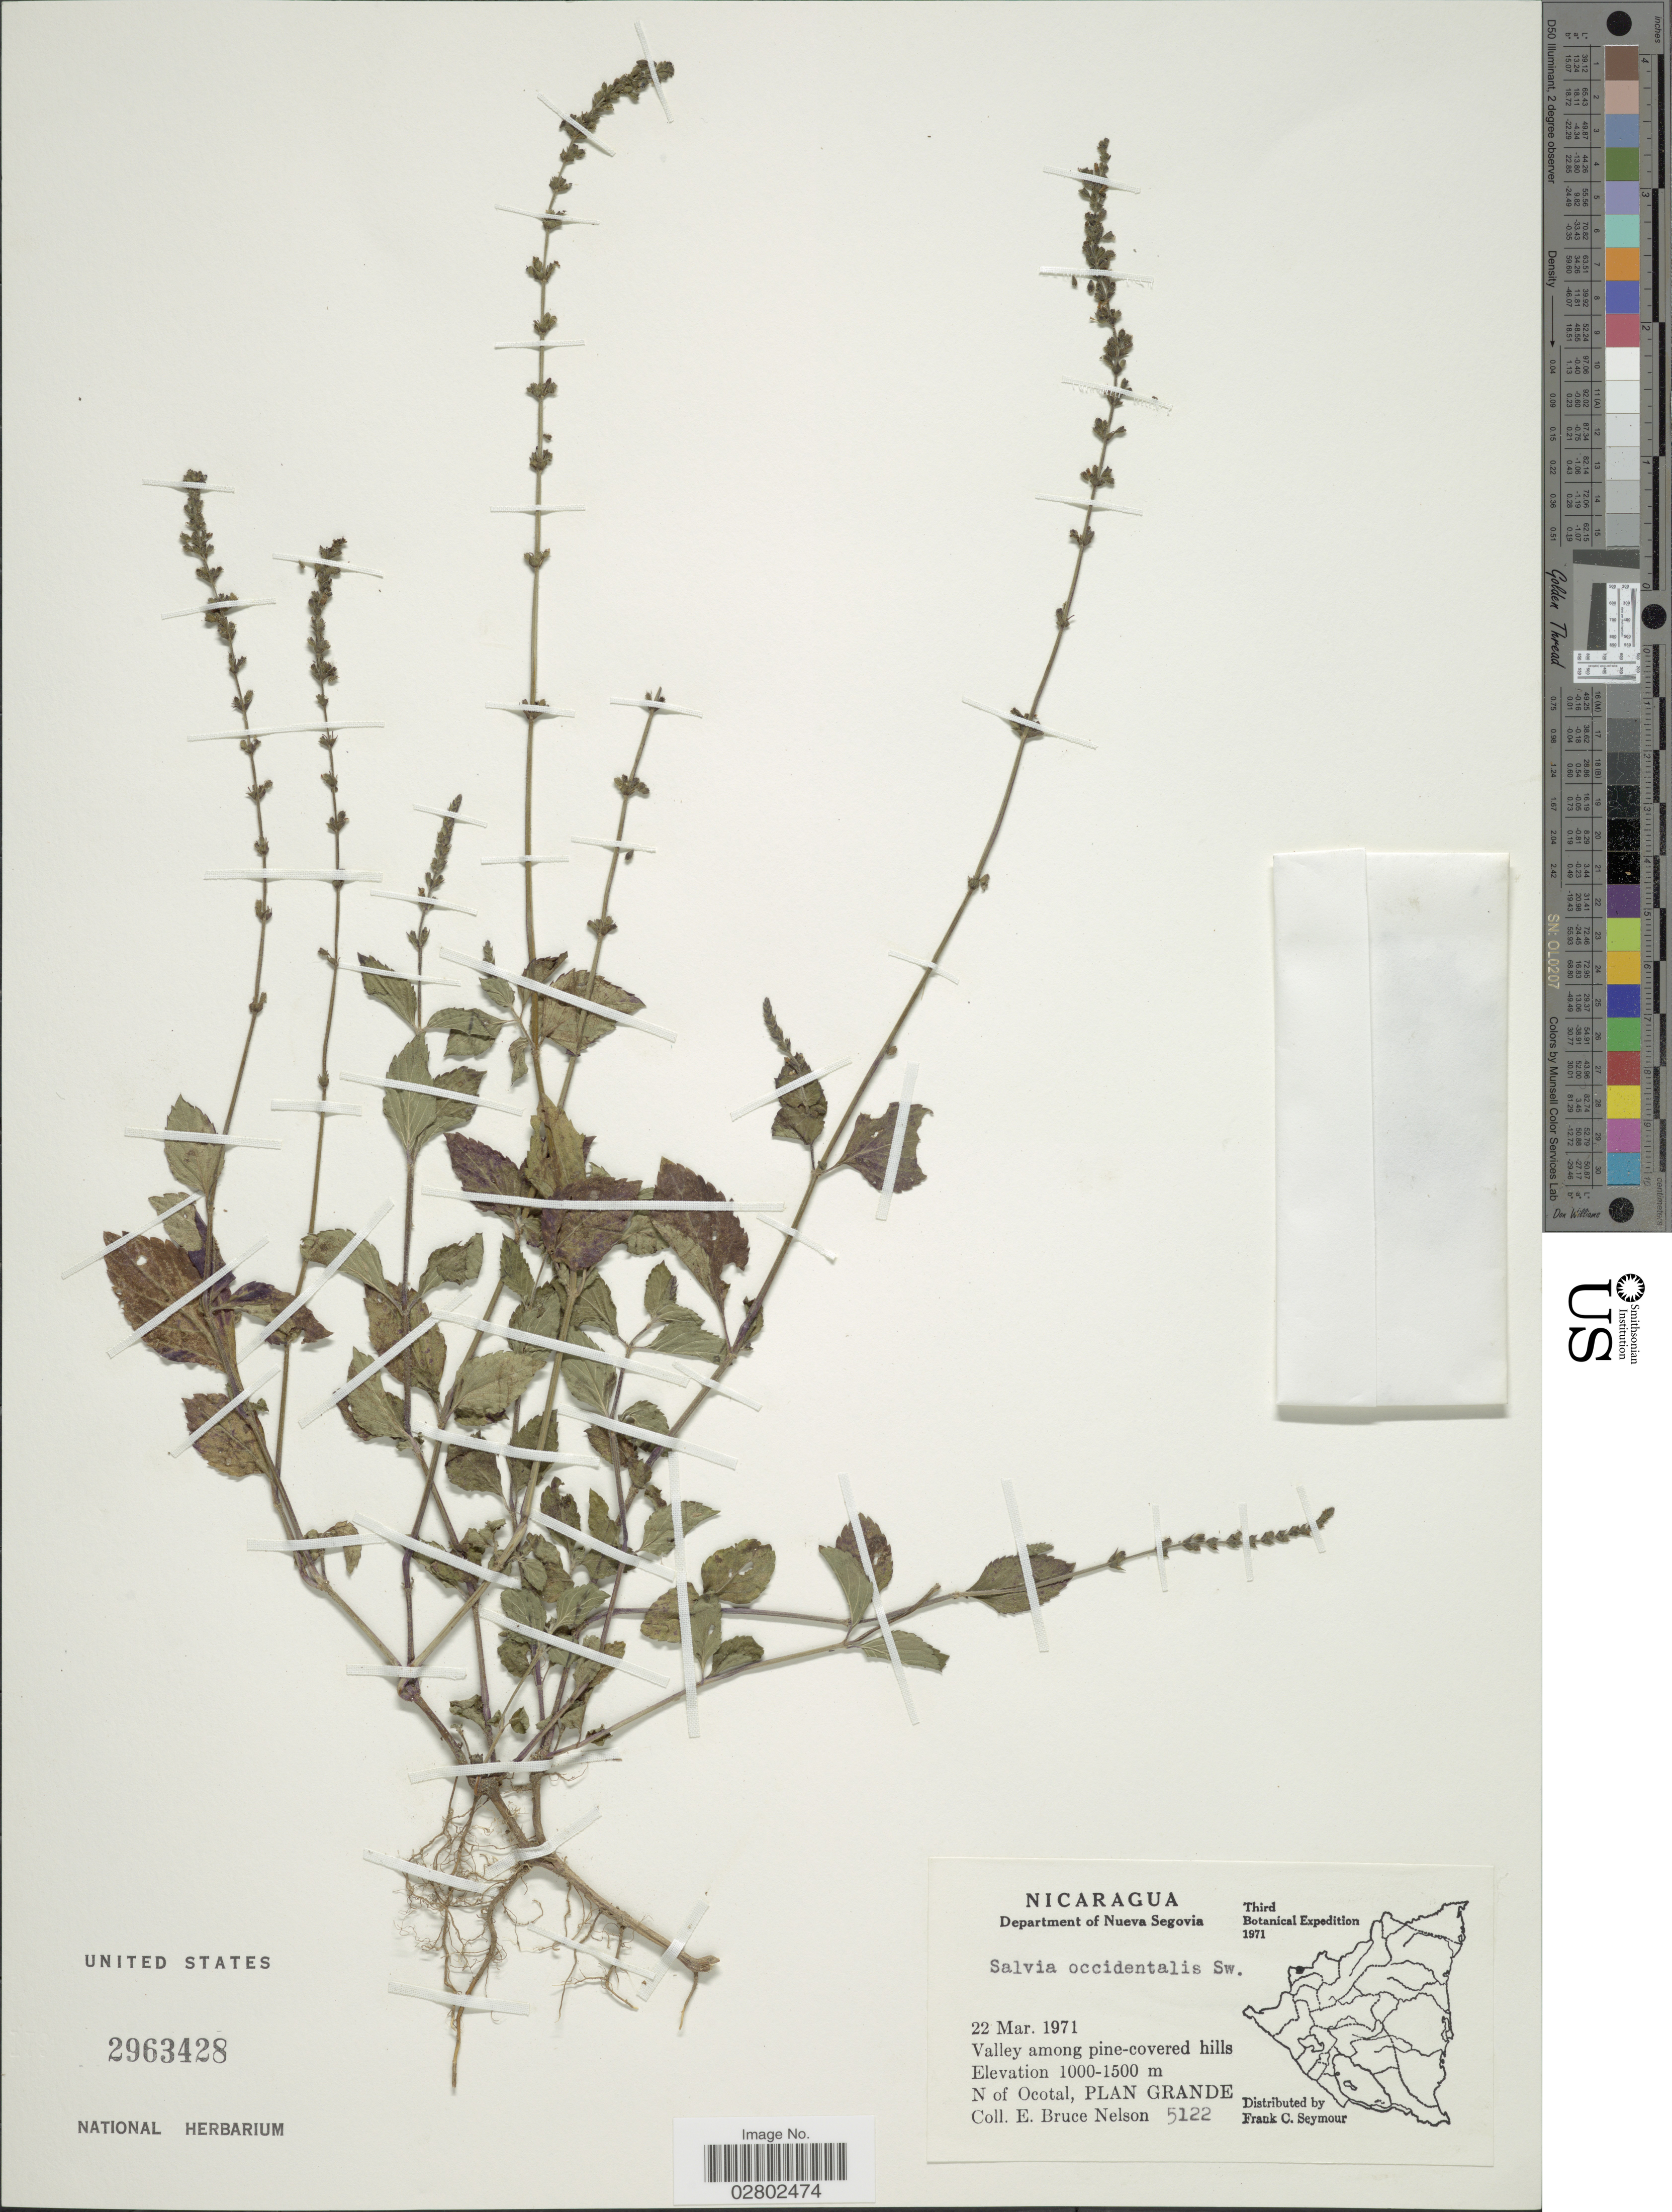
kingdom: Plantae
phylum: Tracheophyta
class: Magnoliopsida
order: Lamiales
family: Lamiaceae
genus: Salvia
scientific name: Salvia occidentalis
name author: Sw.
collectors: E. B. Nelson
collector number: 5122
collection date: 1971-03-22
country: Nicaragua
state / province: Nueva Segovia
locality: Department of Nueva Segovia. Valley among pine-covered hills. N of Ocotal, Plan Grande.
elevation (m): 1000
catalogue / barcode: US 2963428